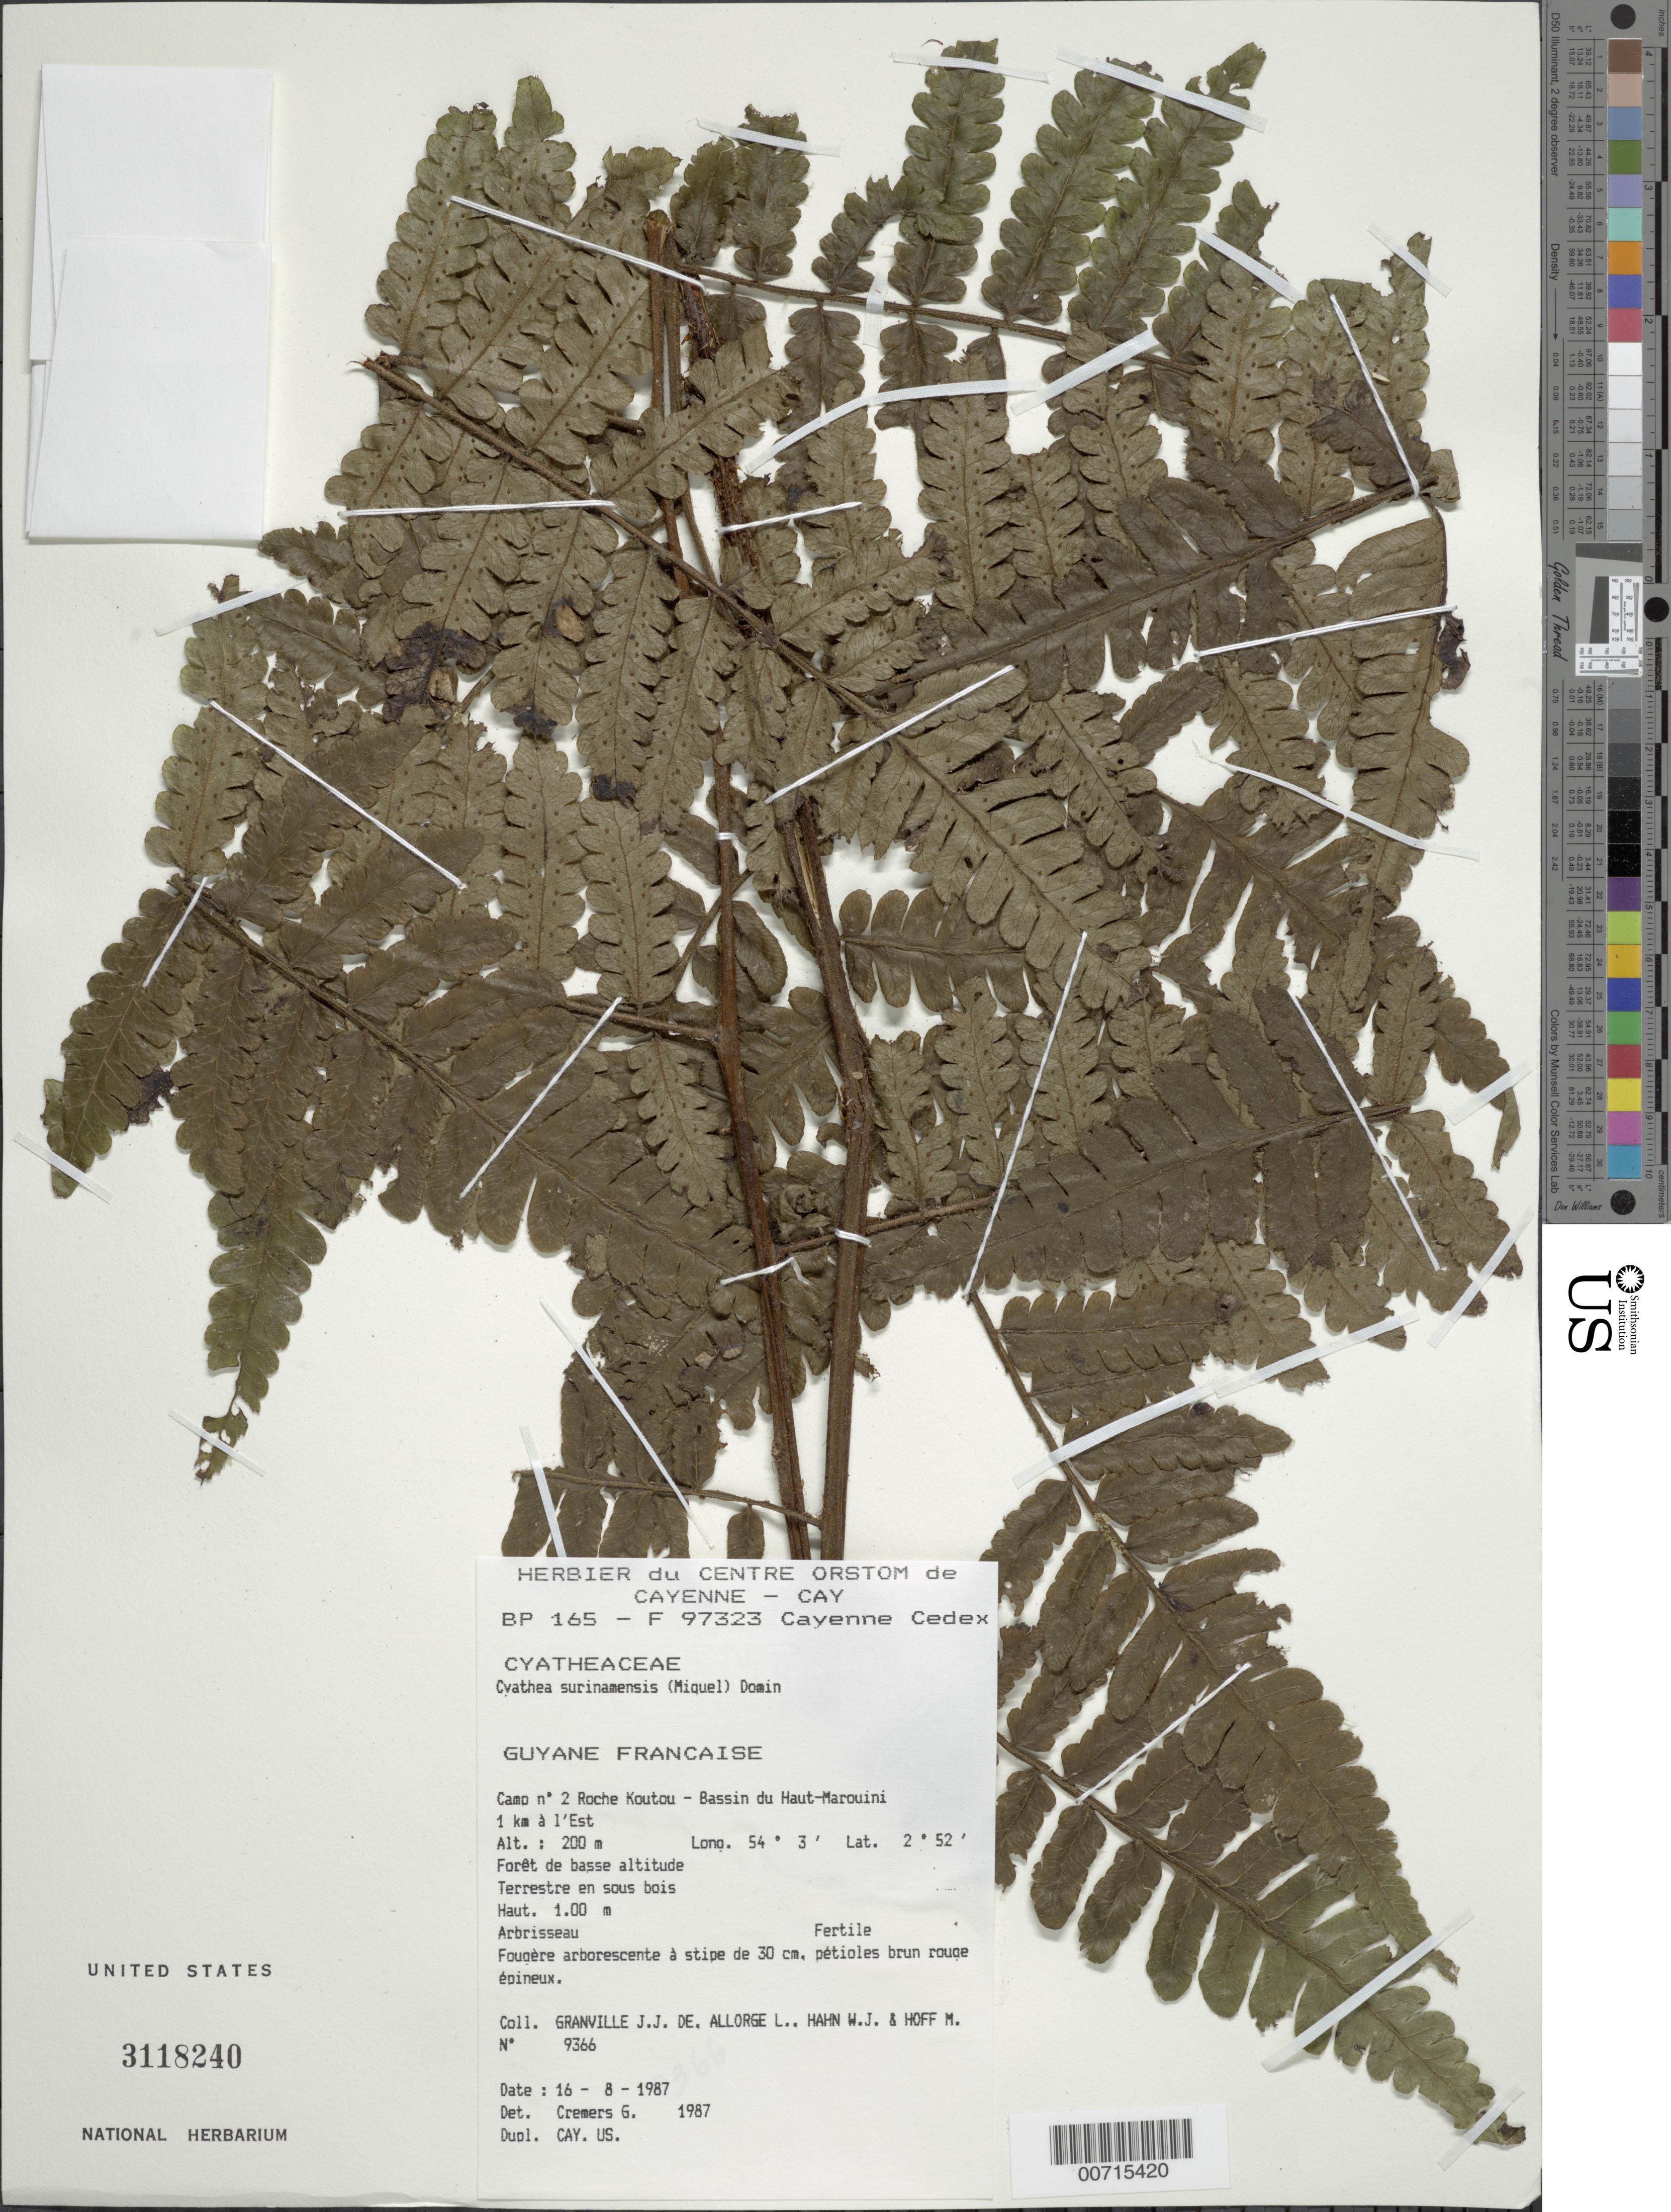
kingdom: Plantae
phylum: Tracheophyta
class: Polypodiopsida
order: Cyatheales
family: Cyatheaceae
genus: Cyathea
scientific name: Cyathea surinamensis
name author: (Miq.) Domin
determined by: Cremers, Georges A.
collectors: J.-J. de Granville, L. Allorge, W. J. Hahn & M. Hoff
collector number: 9366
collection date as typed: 16-Aug-87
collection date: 1987-08-16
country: French Guiana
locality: Roche Koutou, Bassin du Haut-Marouini, 1 km a l'Est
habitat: Low forest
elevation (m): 200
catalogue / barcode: US 3118240